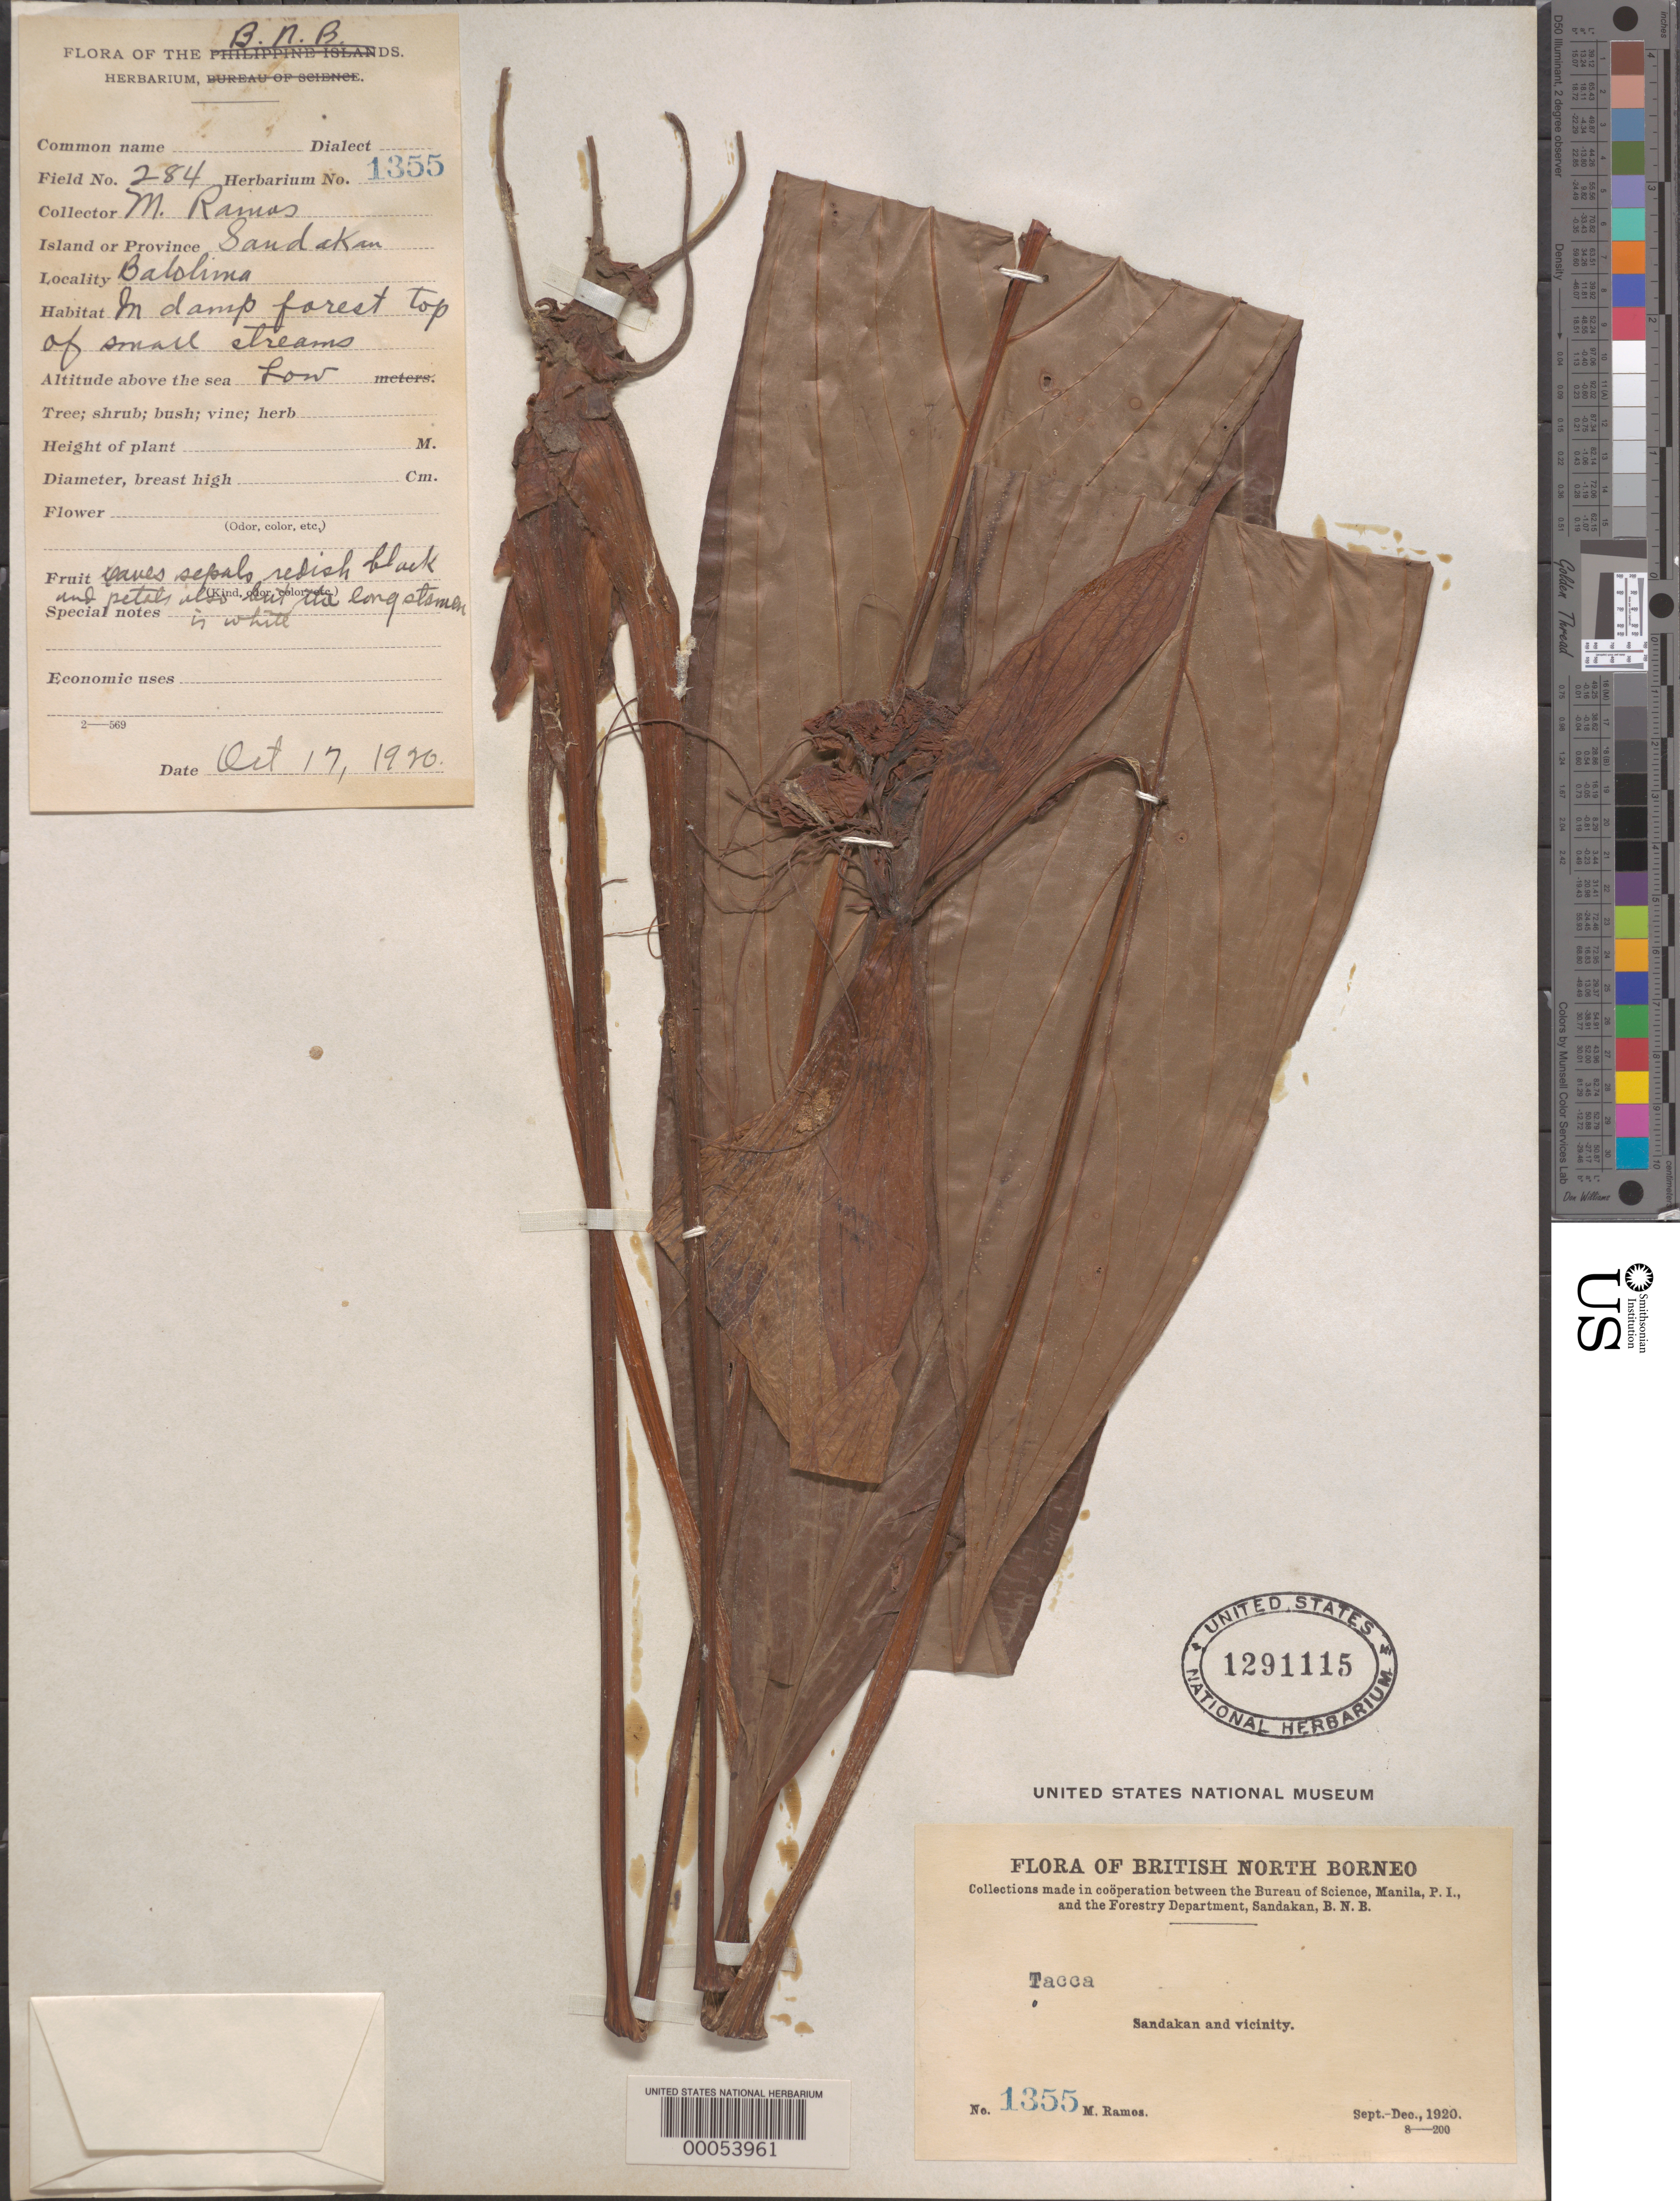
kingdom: Plantae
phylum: Tracheophyta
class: Liliopsida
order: Dioscoreales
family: Dioscoreaceae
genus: Tacca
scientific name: Tacca sp.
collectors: M. Ramos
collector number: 1355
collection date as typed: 17 Oct 1920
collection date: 1920-10-17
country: Malaysia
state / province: Sabah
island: Borneo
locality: Sandakan, balolima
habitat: In damp forest, top of small streams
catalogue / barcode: US 1291115